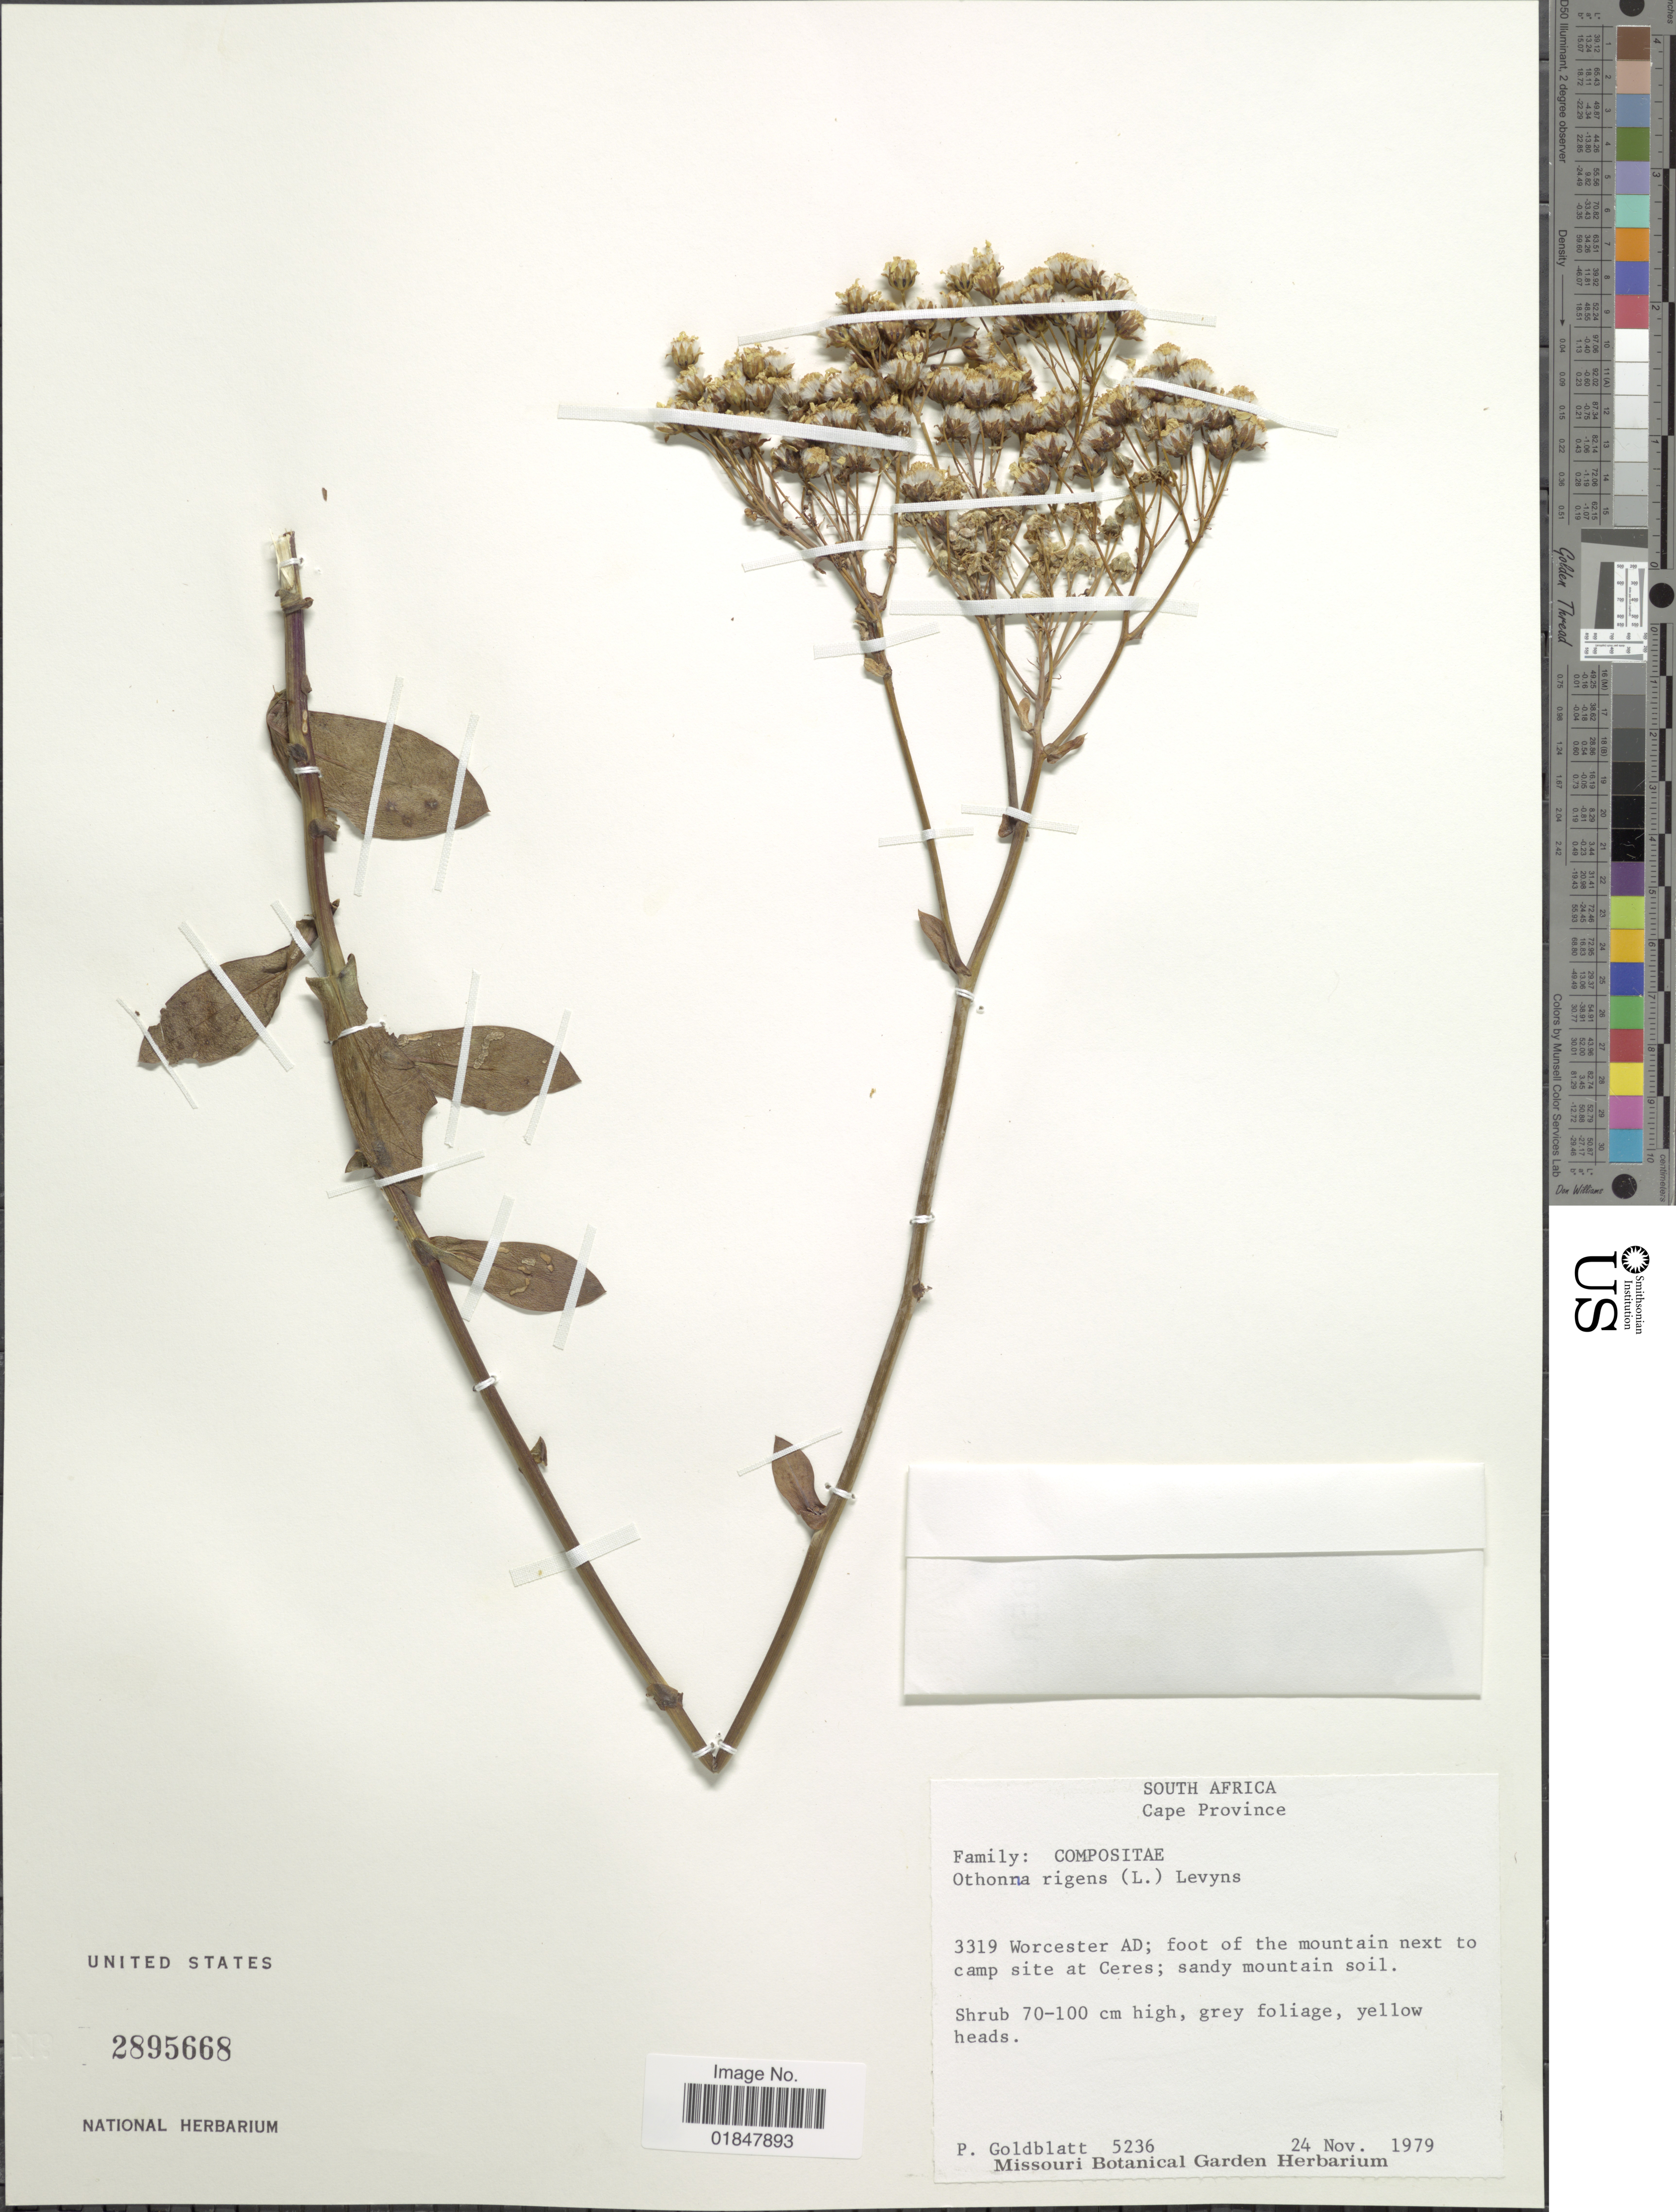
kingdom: Plantae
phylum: Tracheophyta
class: Magnoliopsida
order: Asterales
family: Asteraceae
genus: Othonna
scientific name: Othonna parviflora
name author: P.J. Bergius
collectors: P. Goldblatt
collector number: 5236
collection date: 1979-11-24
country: South Africa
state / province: Western Cape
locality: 3319 Worcester AD; foot of the mountain next to camp site at Ceres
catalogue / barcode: US 2895668